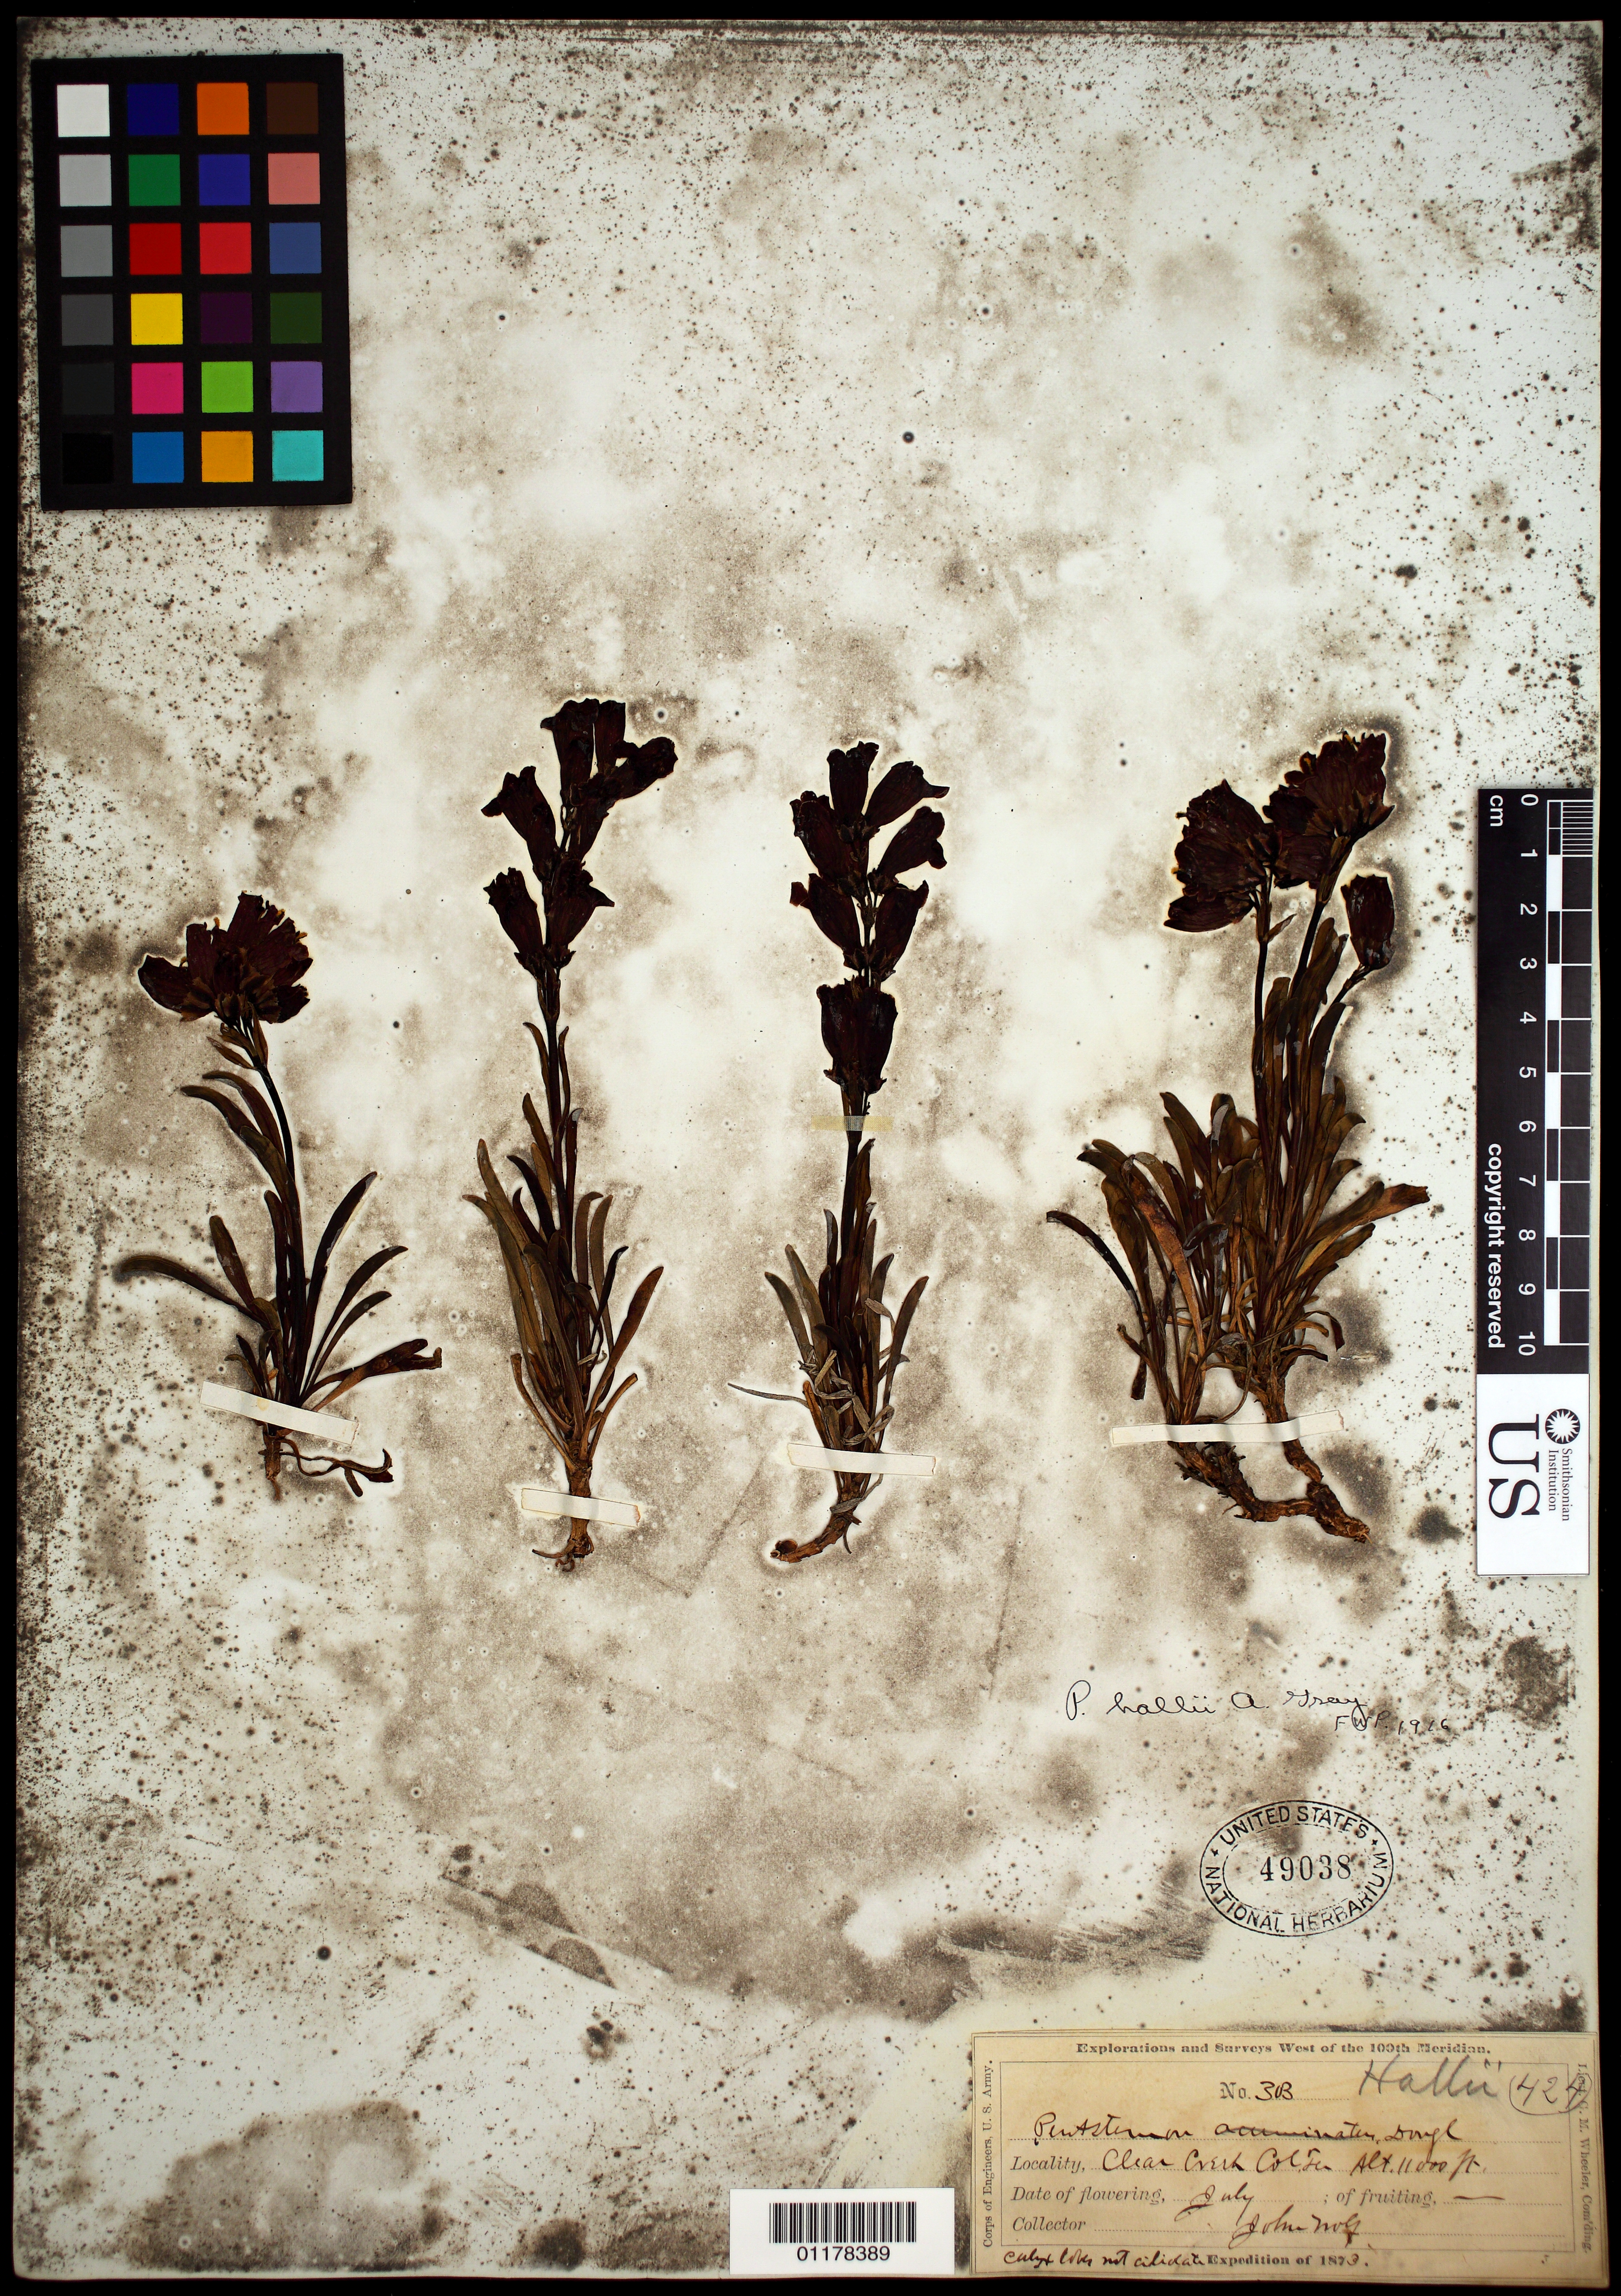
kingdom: Plantae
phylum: Tracheophyta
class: Magnoliopsida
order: Lamiales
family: Plantaginaceae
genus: Penstemon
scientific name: Penstemon hallii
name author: A. Gray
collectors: J. Wolf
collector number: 303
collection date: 1873-07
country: United States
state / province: Colorado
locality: Clear Creek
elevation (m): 3353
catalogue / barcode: US 49038